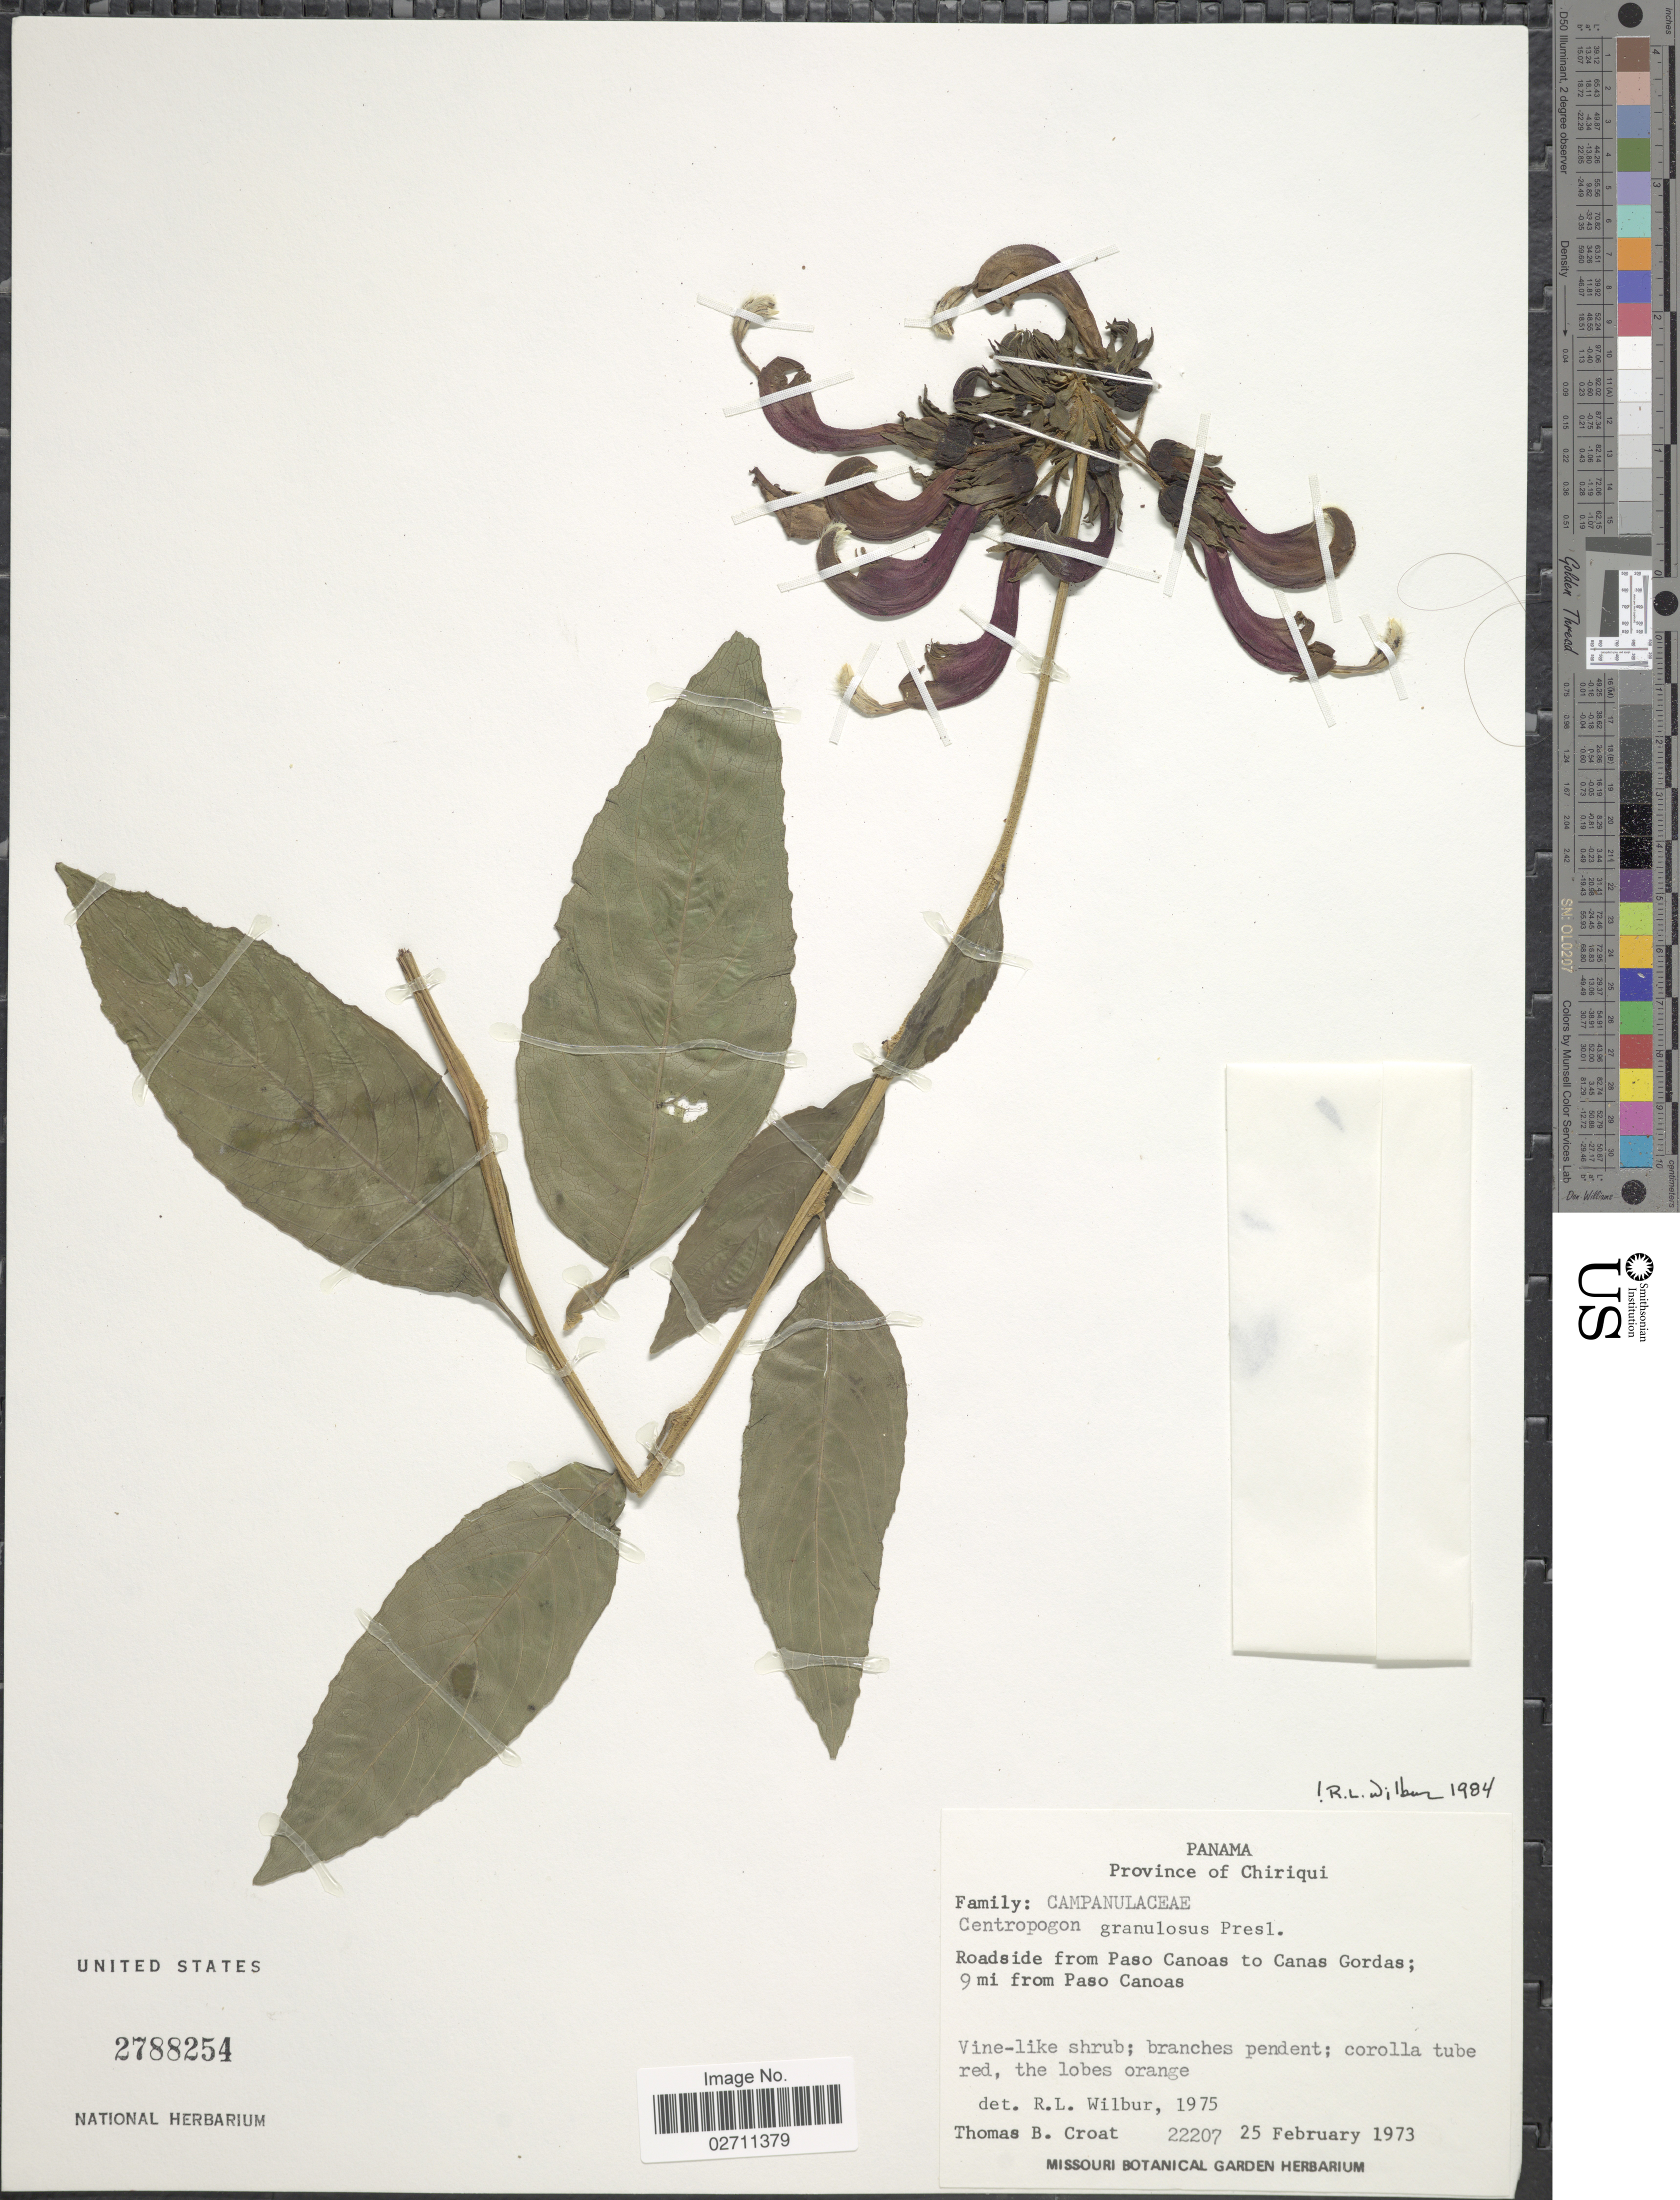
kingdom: Plantae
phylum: Tracheophyta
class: Magnoliopsida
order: Asterales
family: Campanulaceae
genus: Centropogon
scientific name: Centropogon granulosus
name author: C. Presl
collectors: T. B. Croat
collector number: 22207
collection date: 1973-02-25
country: Panama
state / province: Chiriqui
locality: Roadside from Paso Canoas to Canas Gordas; 9 mi from Paso Canoas.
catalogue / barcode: US 2788254